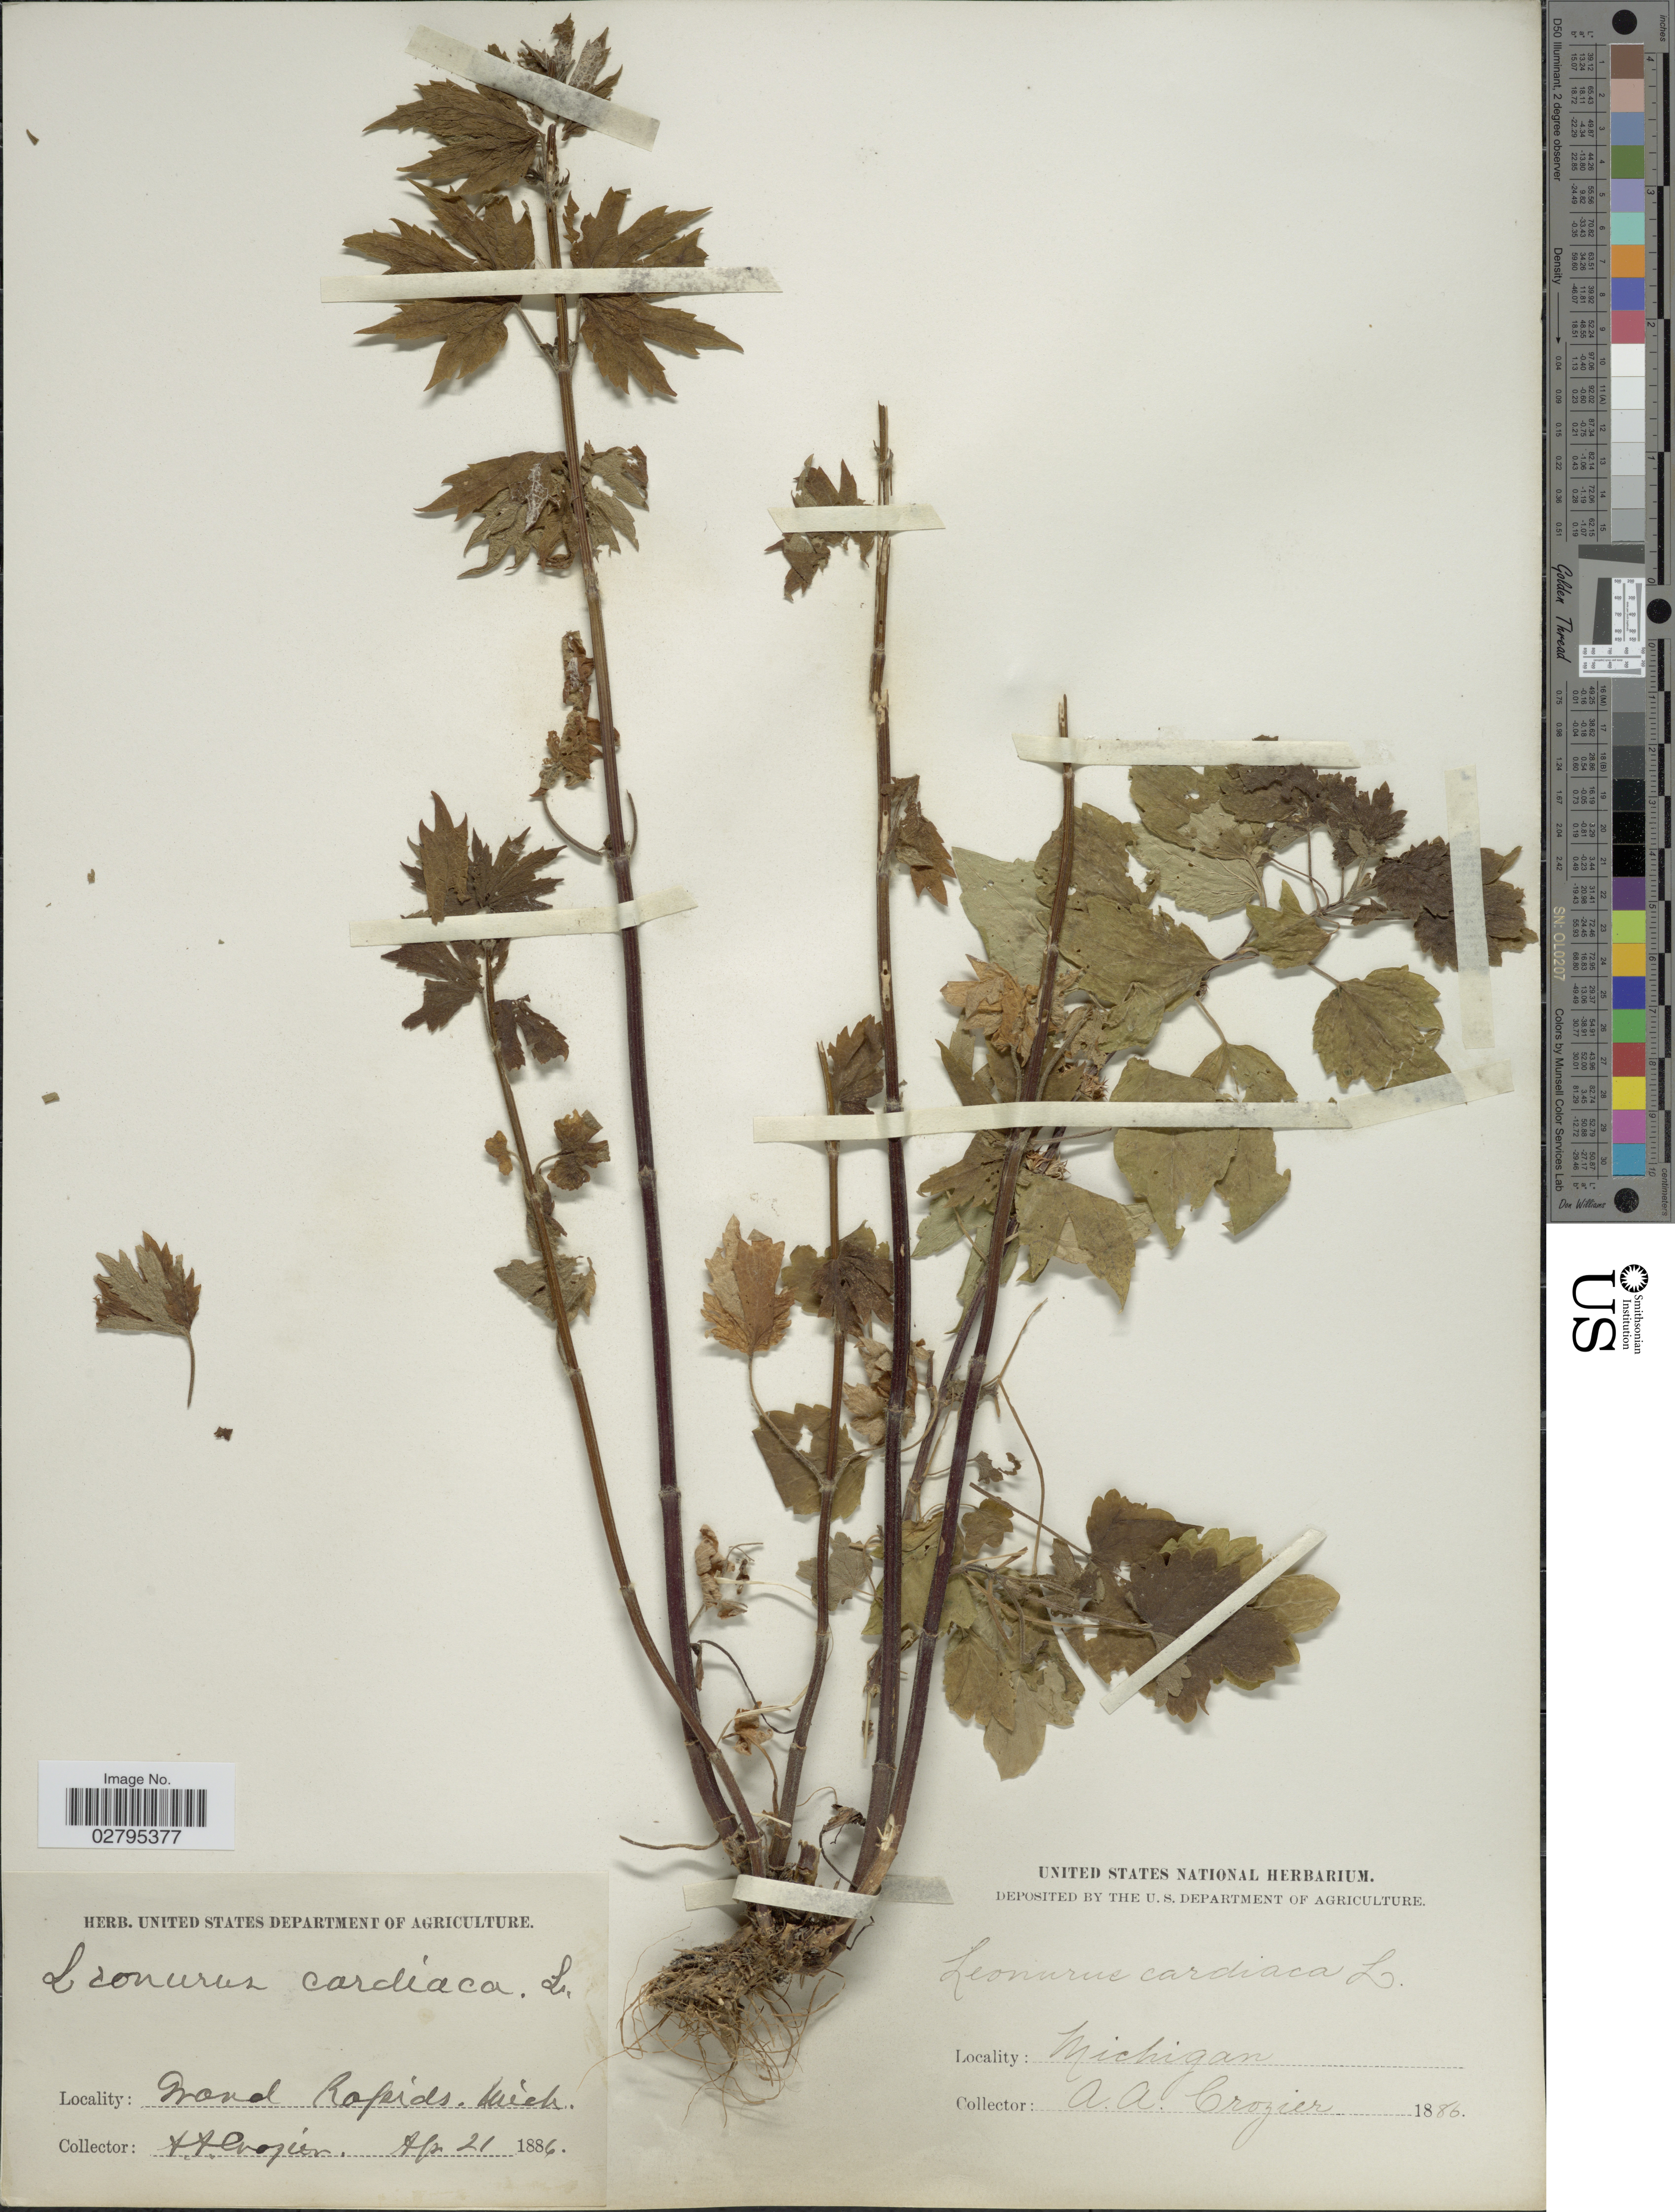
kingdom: Plantae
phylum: Tracheophyta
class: Magnoliopsida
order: Lamiales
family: Lamiaceae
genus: Leonurus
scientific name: Leonurus cardiaca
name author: L.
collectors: A. Crozier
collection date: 1886-04-21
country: United States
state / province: Michigan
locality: Grand Rapids, Mich.